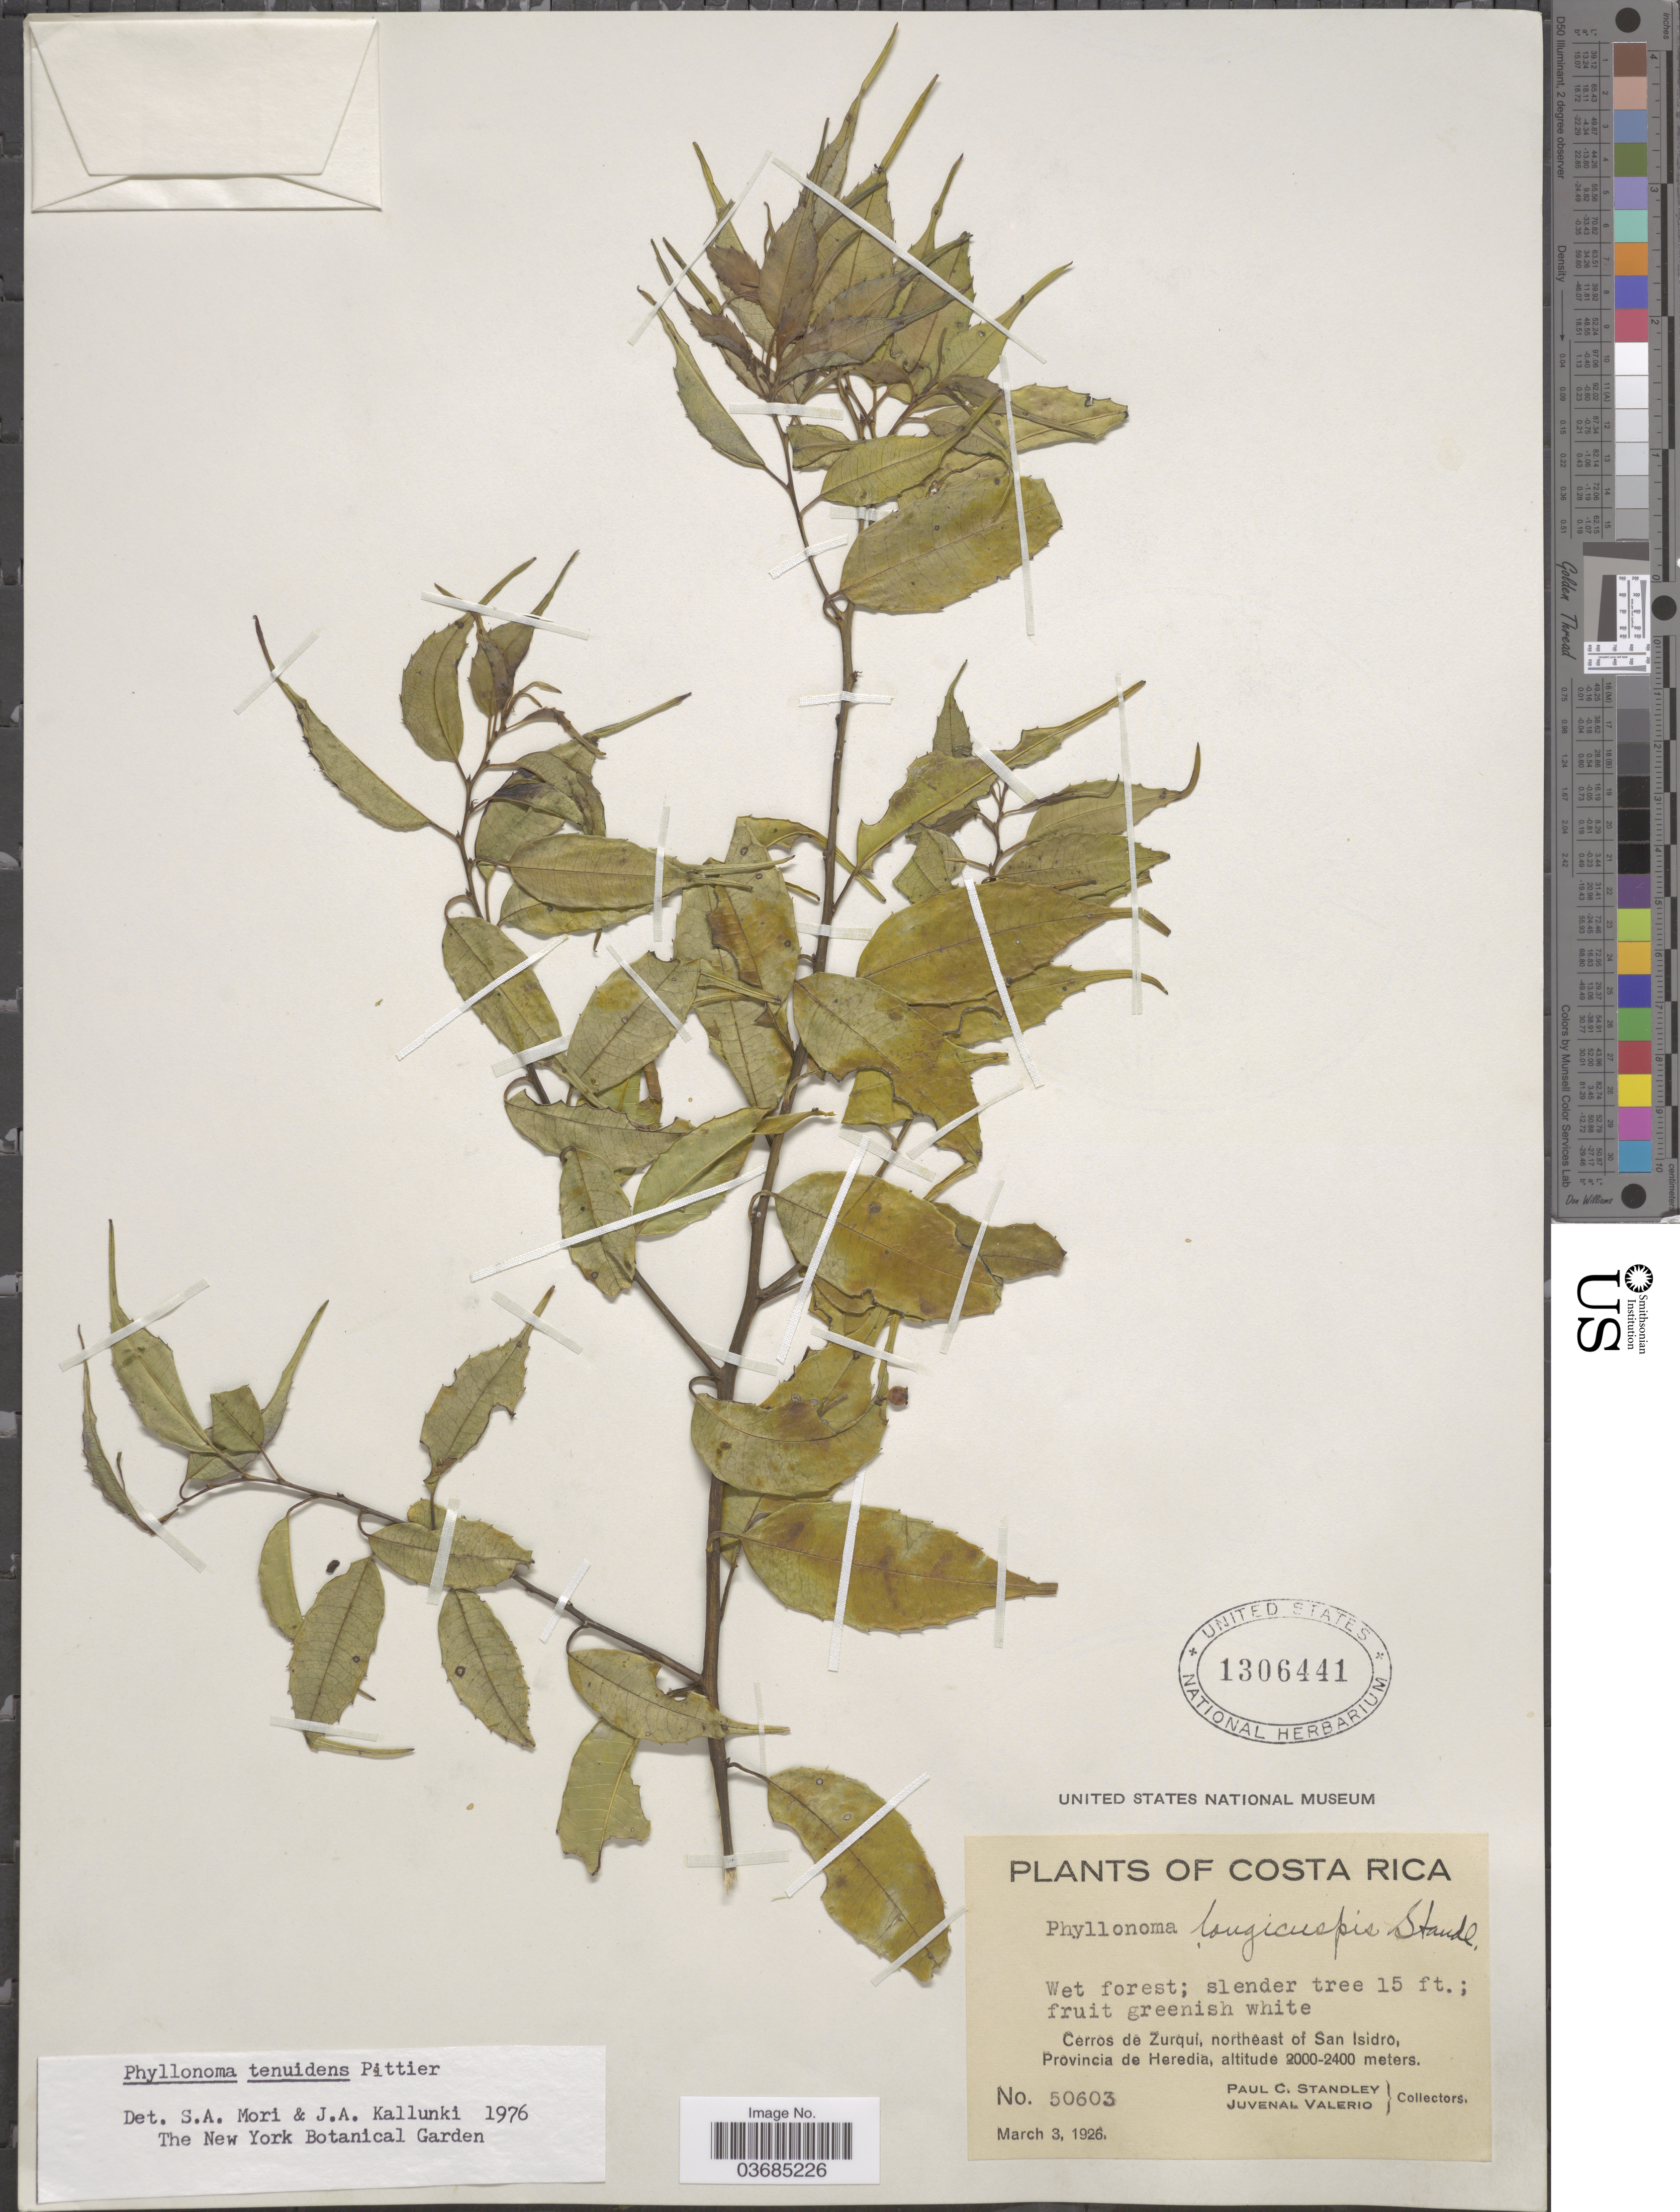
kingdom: Plantae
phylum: Tracheophyta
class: Magnoliopsida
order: Aquifoliales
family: Phyllonomaceae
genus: Phyllonoma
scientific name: Phyllonoma tenuidens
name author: Pittier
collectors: P. C. Standley & J. Valerio R.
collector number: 50603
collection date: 1926-03-03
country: Costa Rica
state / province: Heredia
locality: Wet forest; Cerros de Zurquí, northeast of San Isidro.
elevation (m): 2000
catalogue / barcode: US 1306441